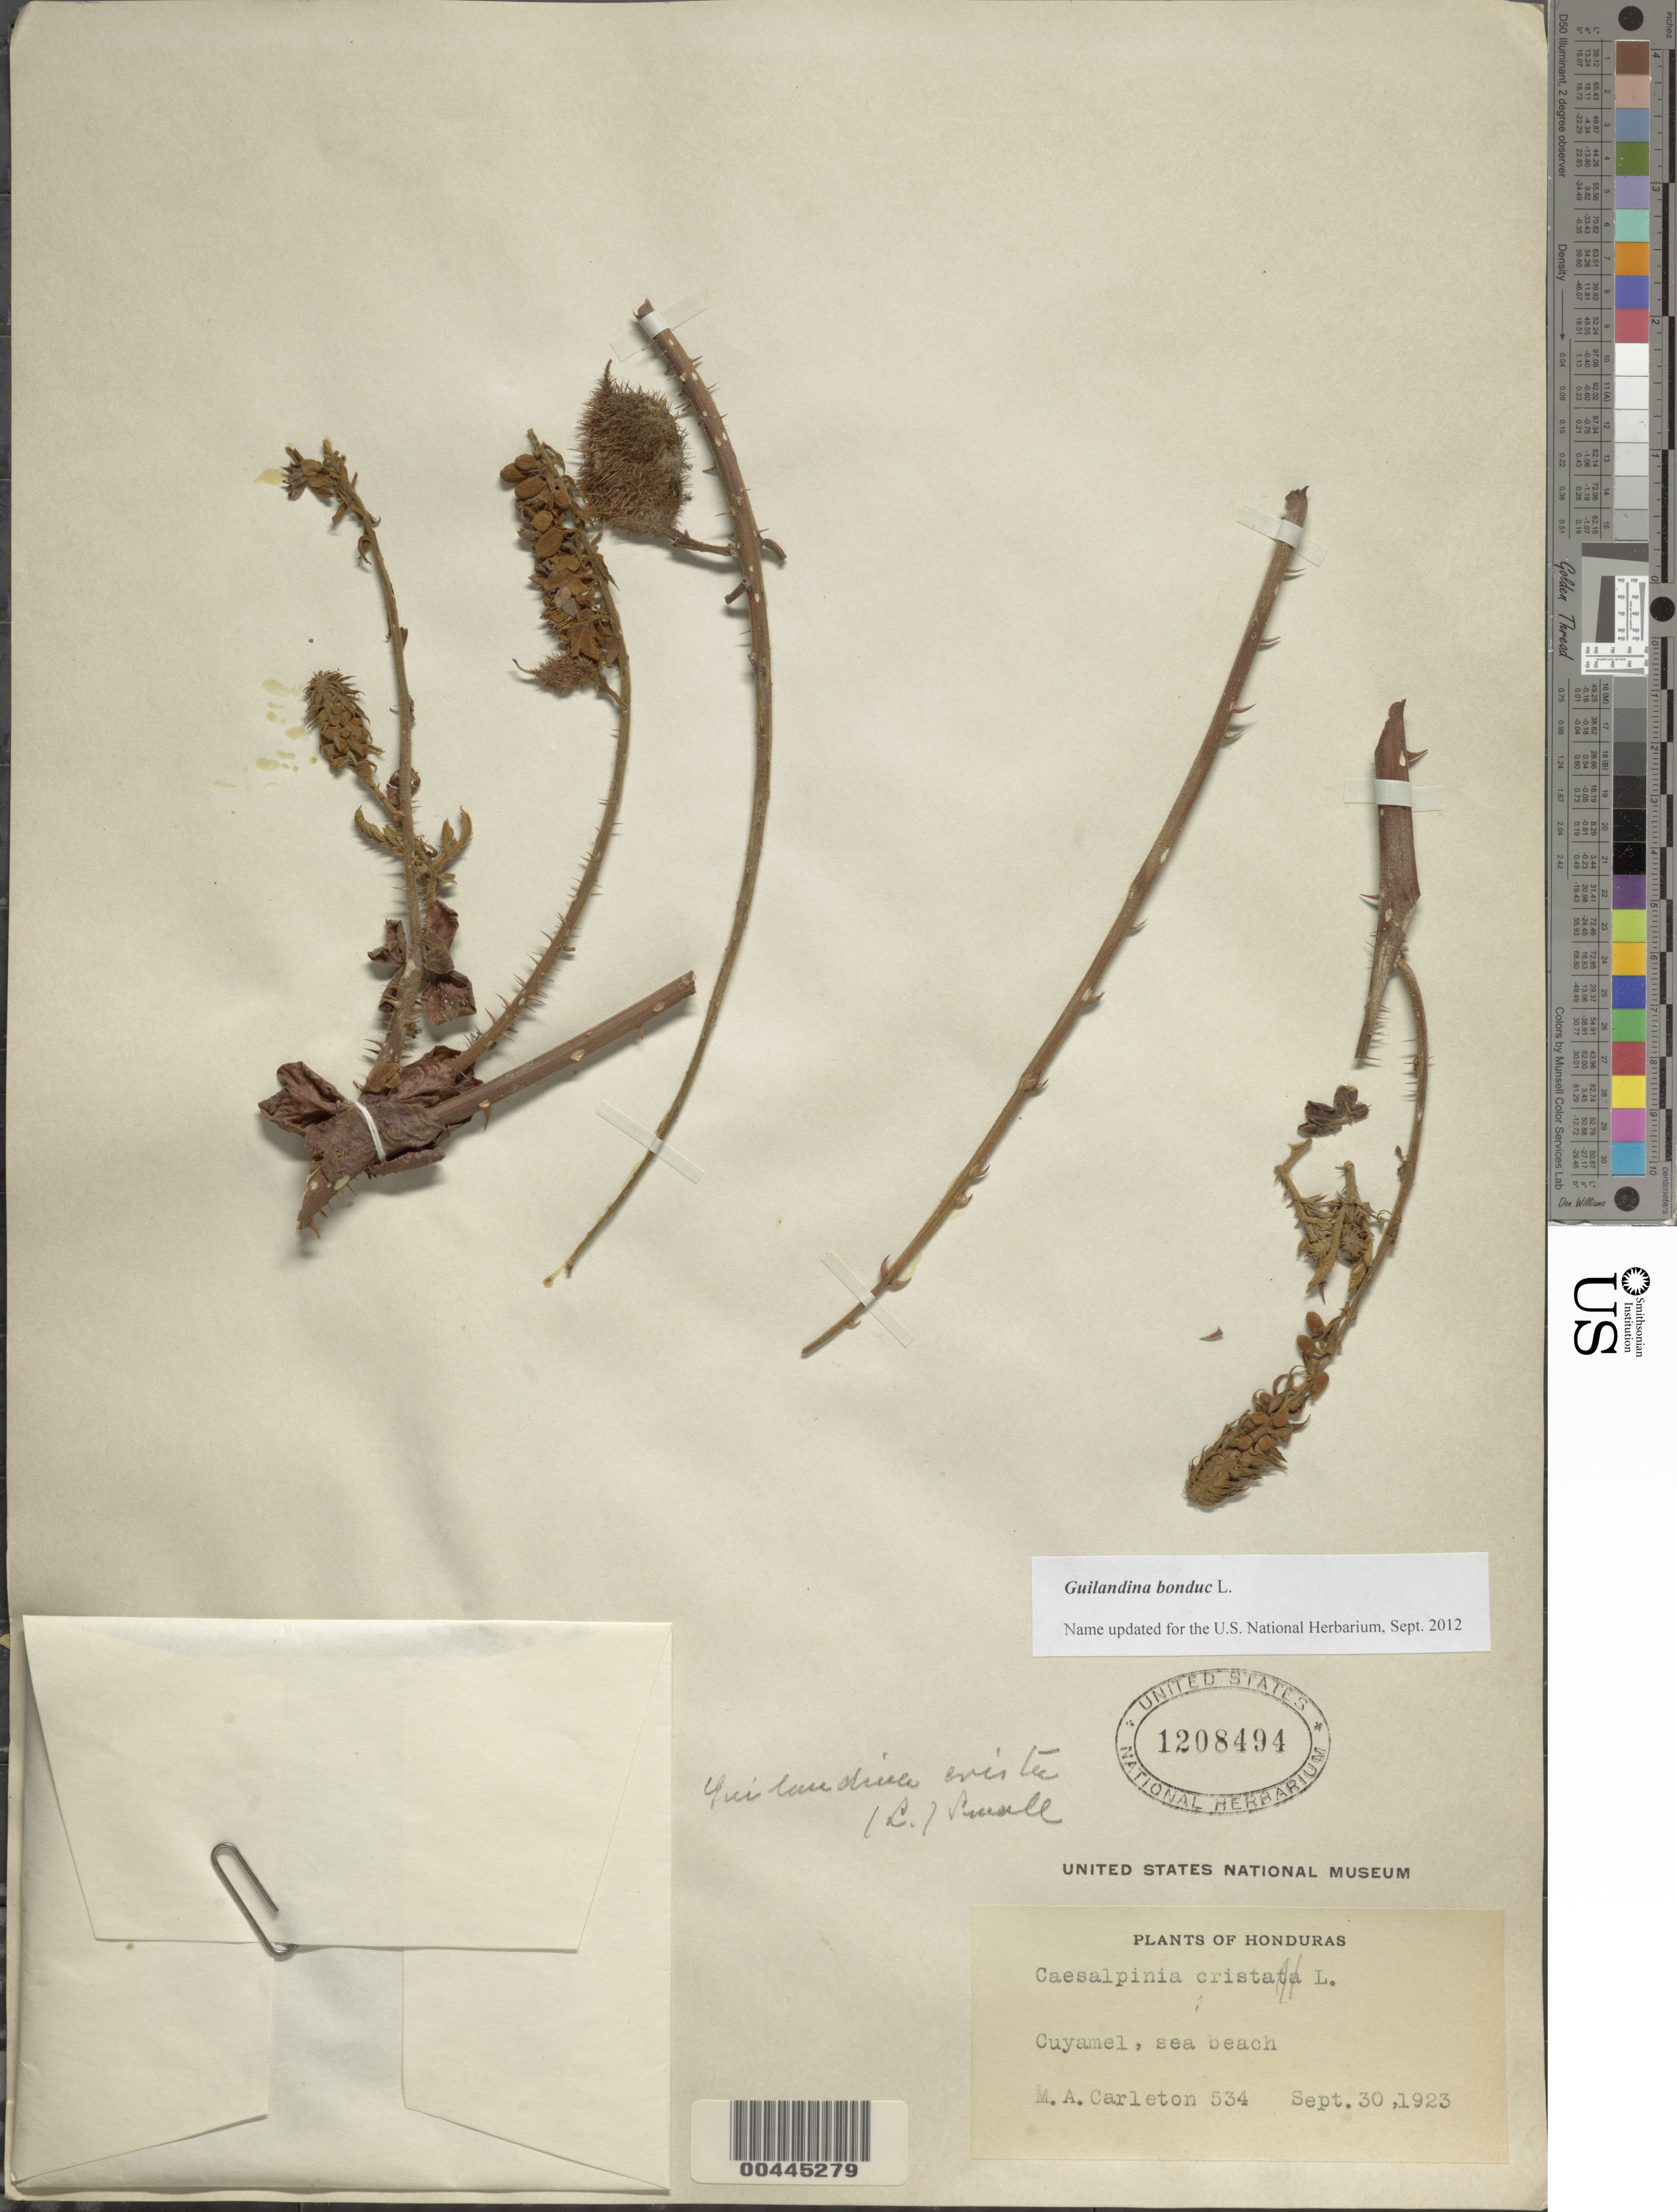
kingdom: Plantae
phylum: Tracheophyta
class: Magnoliopsida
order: Fabales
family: Fabaceae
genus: Guilandina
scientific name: Guilandina bonduc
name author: L.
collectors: M. A. Carleton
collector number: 534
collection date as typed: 30 Sep 1923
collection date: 1923-09-30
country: Honduras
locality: Cuyamel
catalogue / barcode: US 1208494